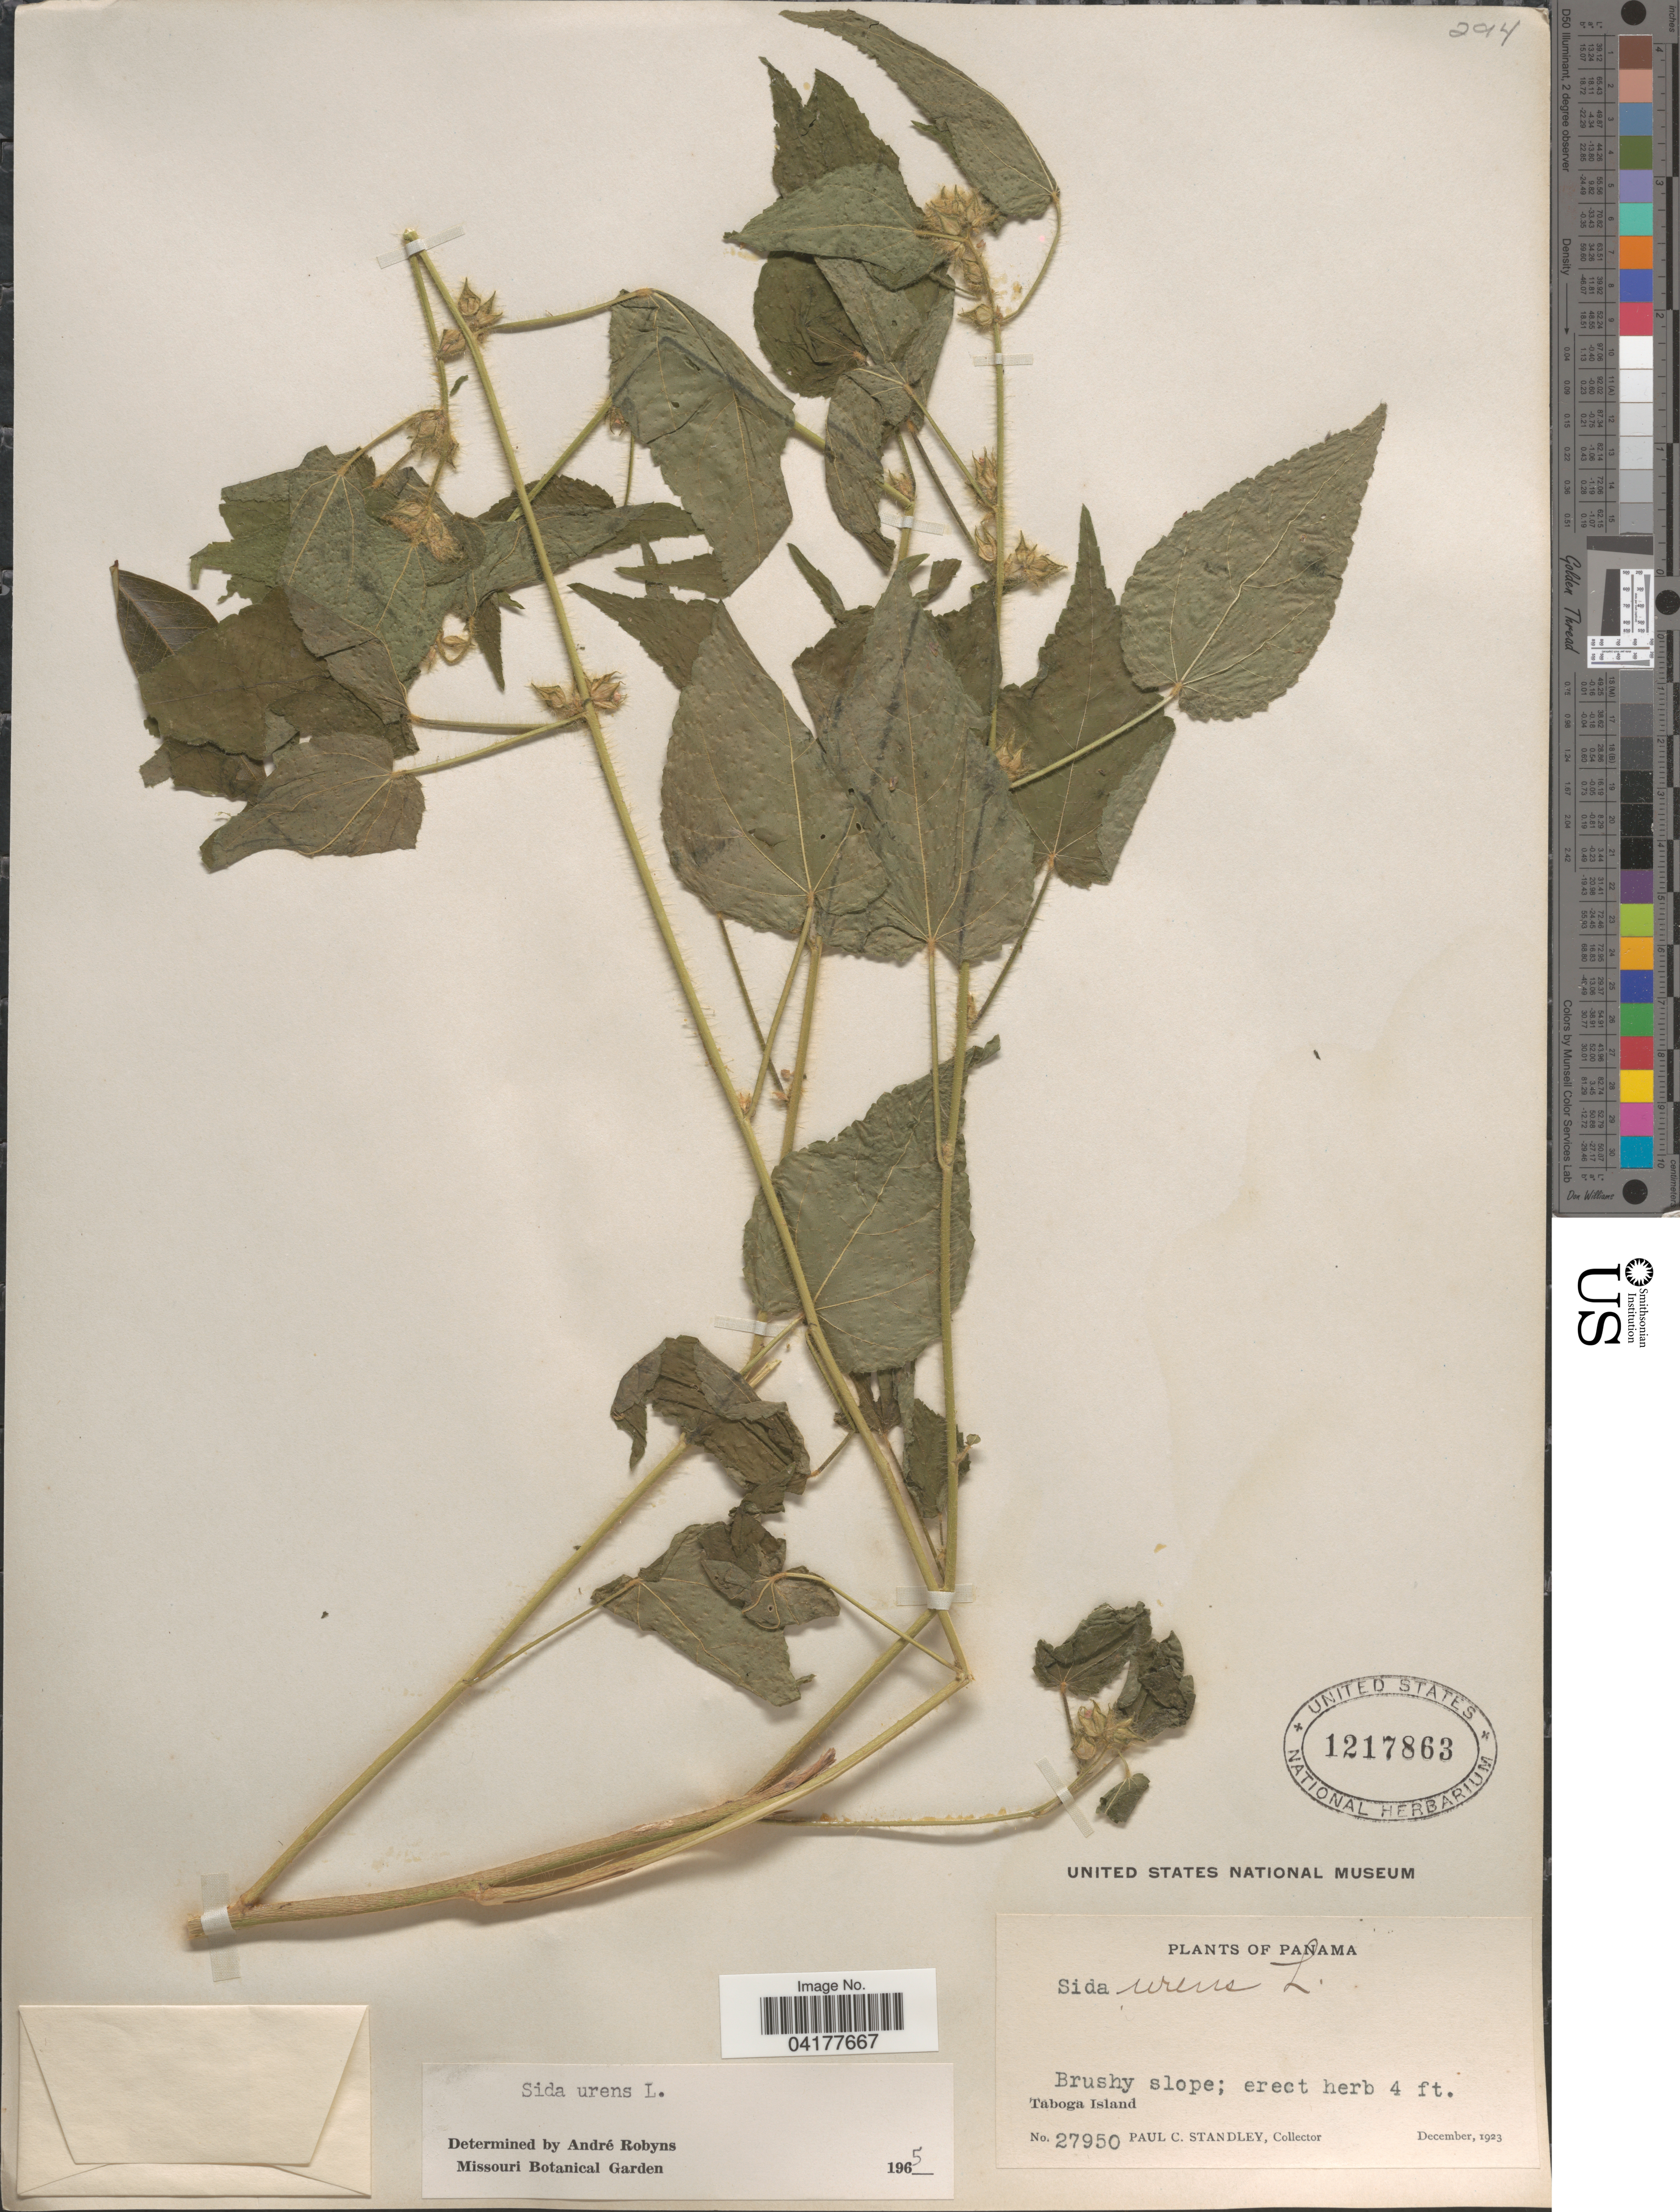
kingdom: Plantae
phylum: Tracheophyta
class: Magnoliopsida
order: Malvales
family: Malvaceae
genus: Sida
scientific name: Sida urens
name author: L.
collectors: P. C. Standley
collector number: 27950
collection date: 1923-12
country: Panama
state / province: Panamá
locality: Taboga Island.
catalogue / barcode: US 1217863